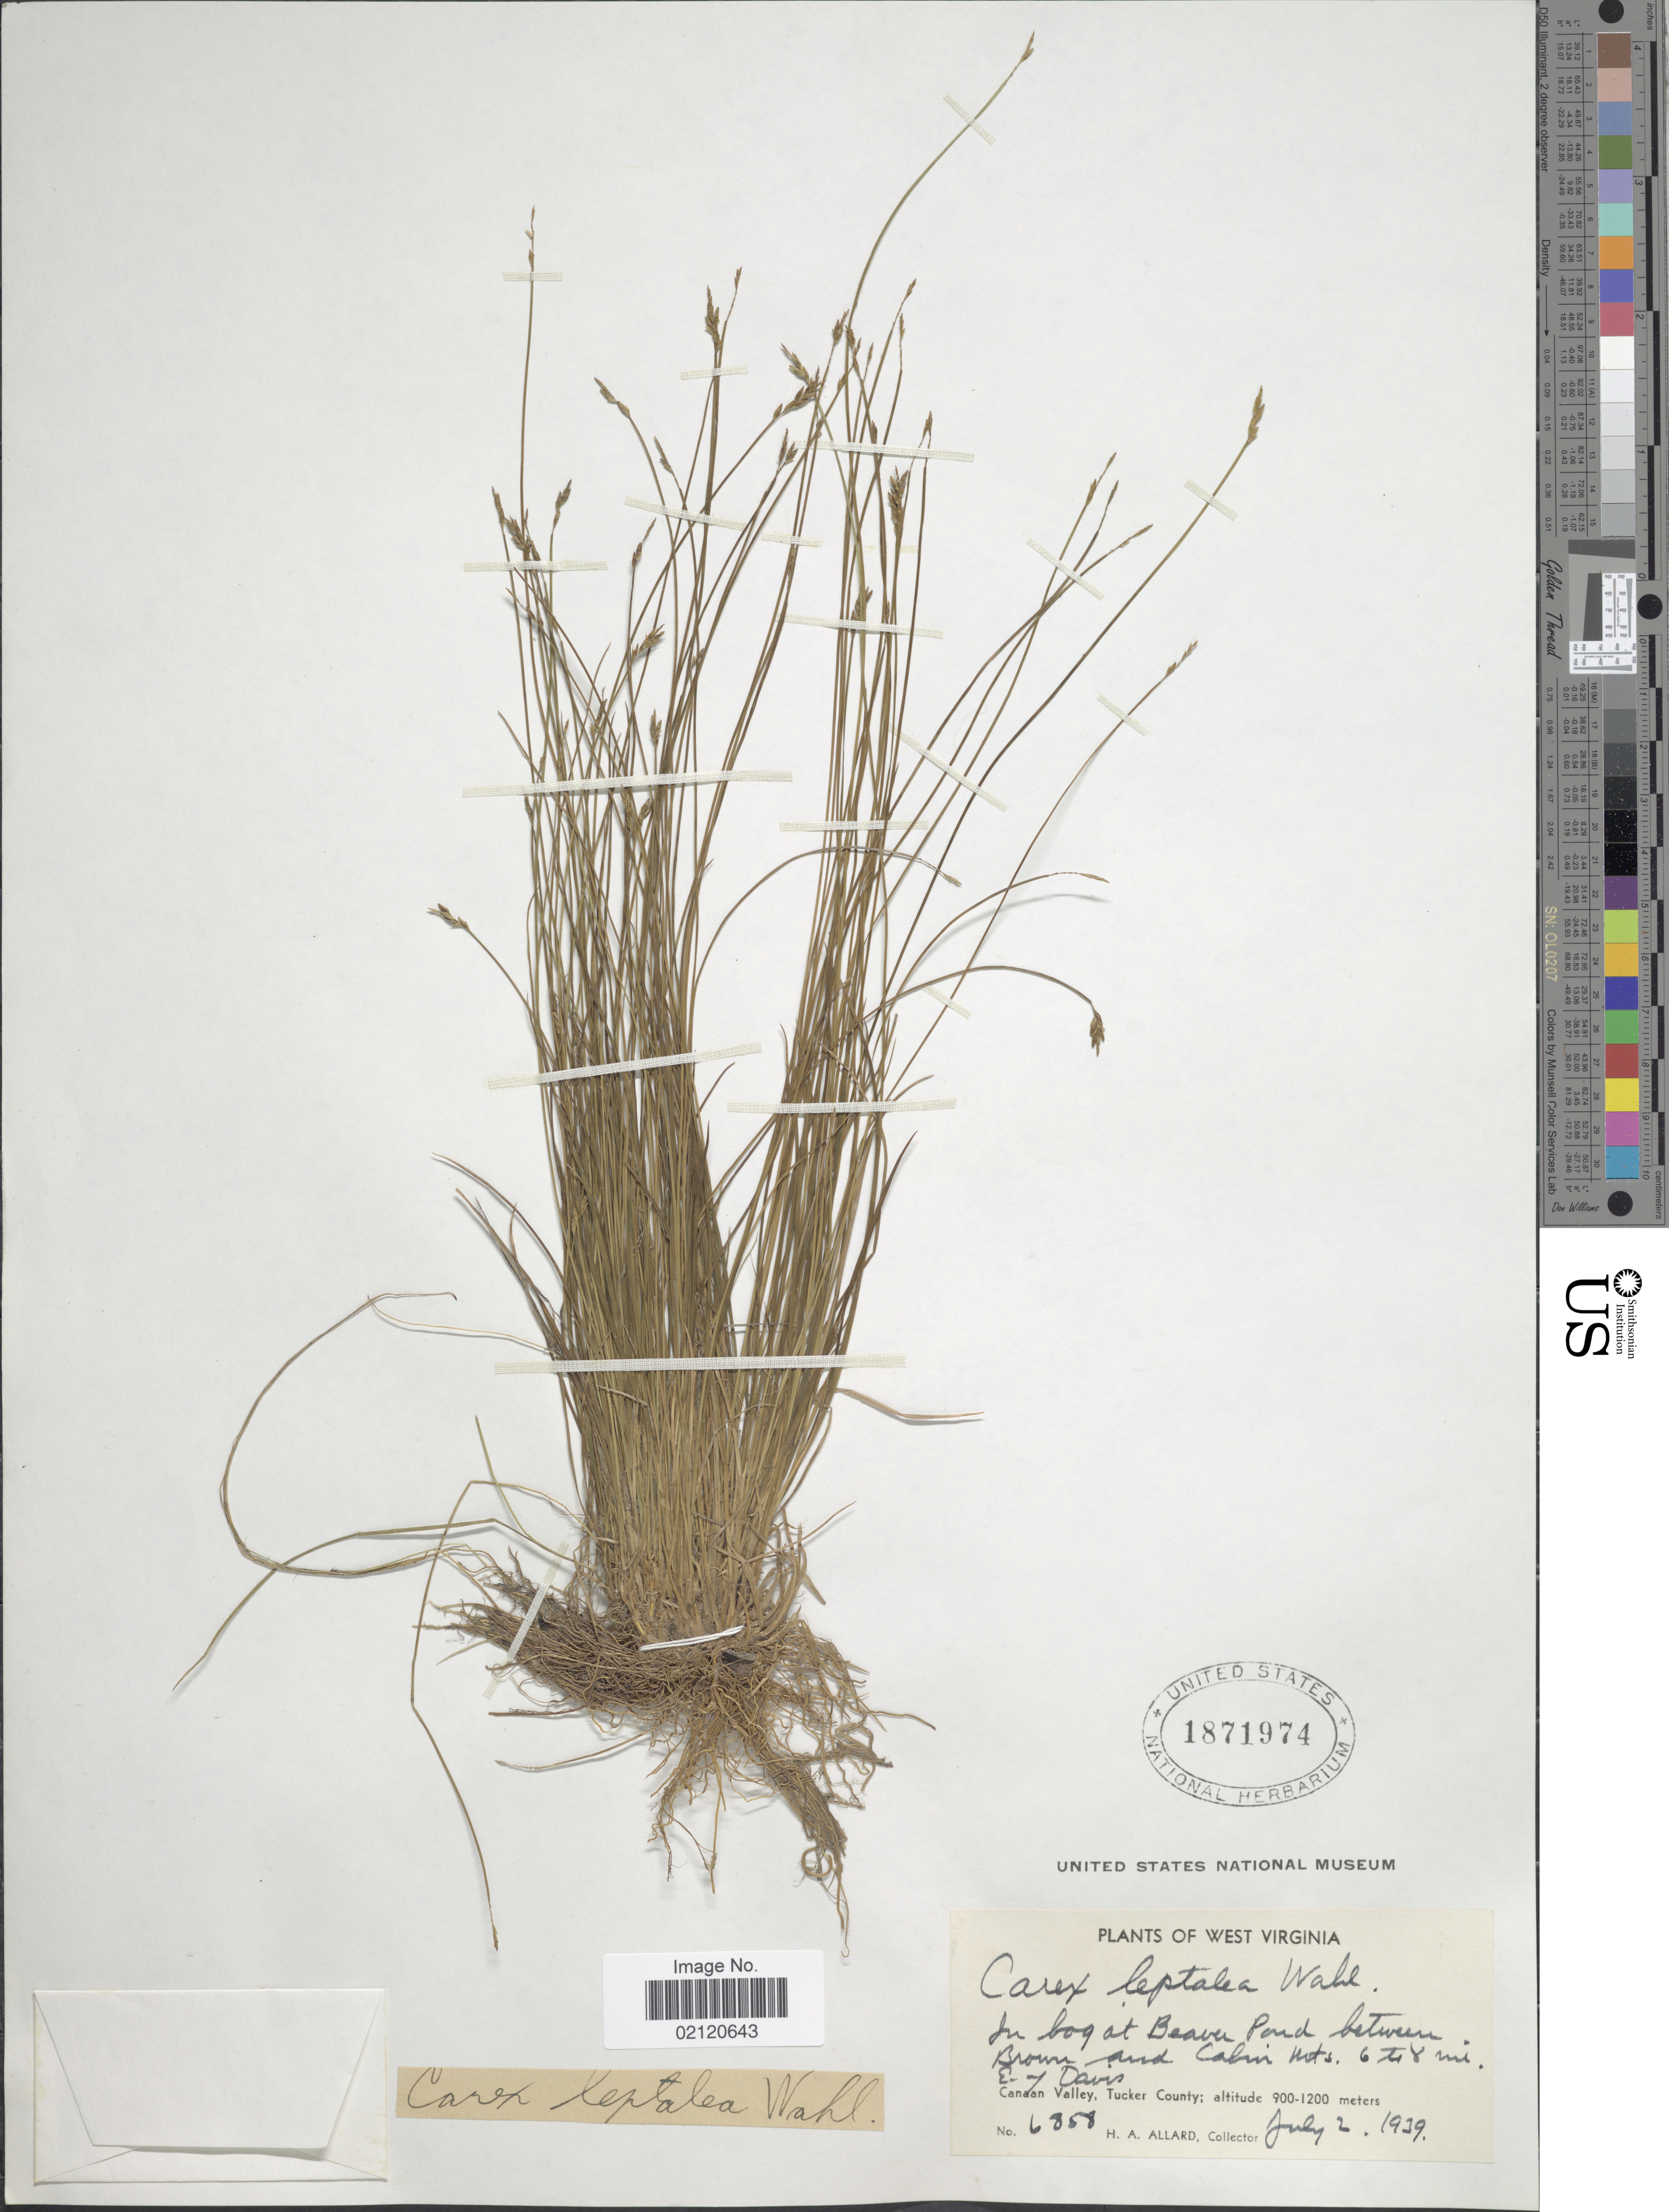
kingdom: Plantae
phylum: Tracheophyta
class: Liliopsida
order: Poales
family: Cyperaceae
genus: Carex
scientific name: Carex leptalea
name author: Wahlenb.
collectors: H. A. Allard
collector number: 6858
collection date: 1939-07-02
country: United States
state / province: West Virginia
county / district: Tucker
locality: In bog at Beaver Pond between Brown and Cabin Mts. 6 to 8 mi E. of Davis, Canaan Valley, Tucker County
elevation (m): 900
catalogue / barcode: US 1871974